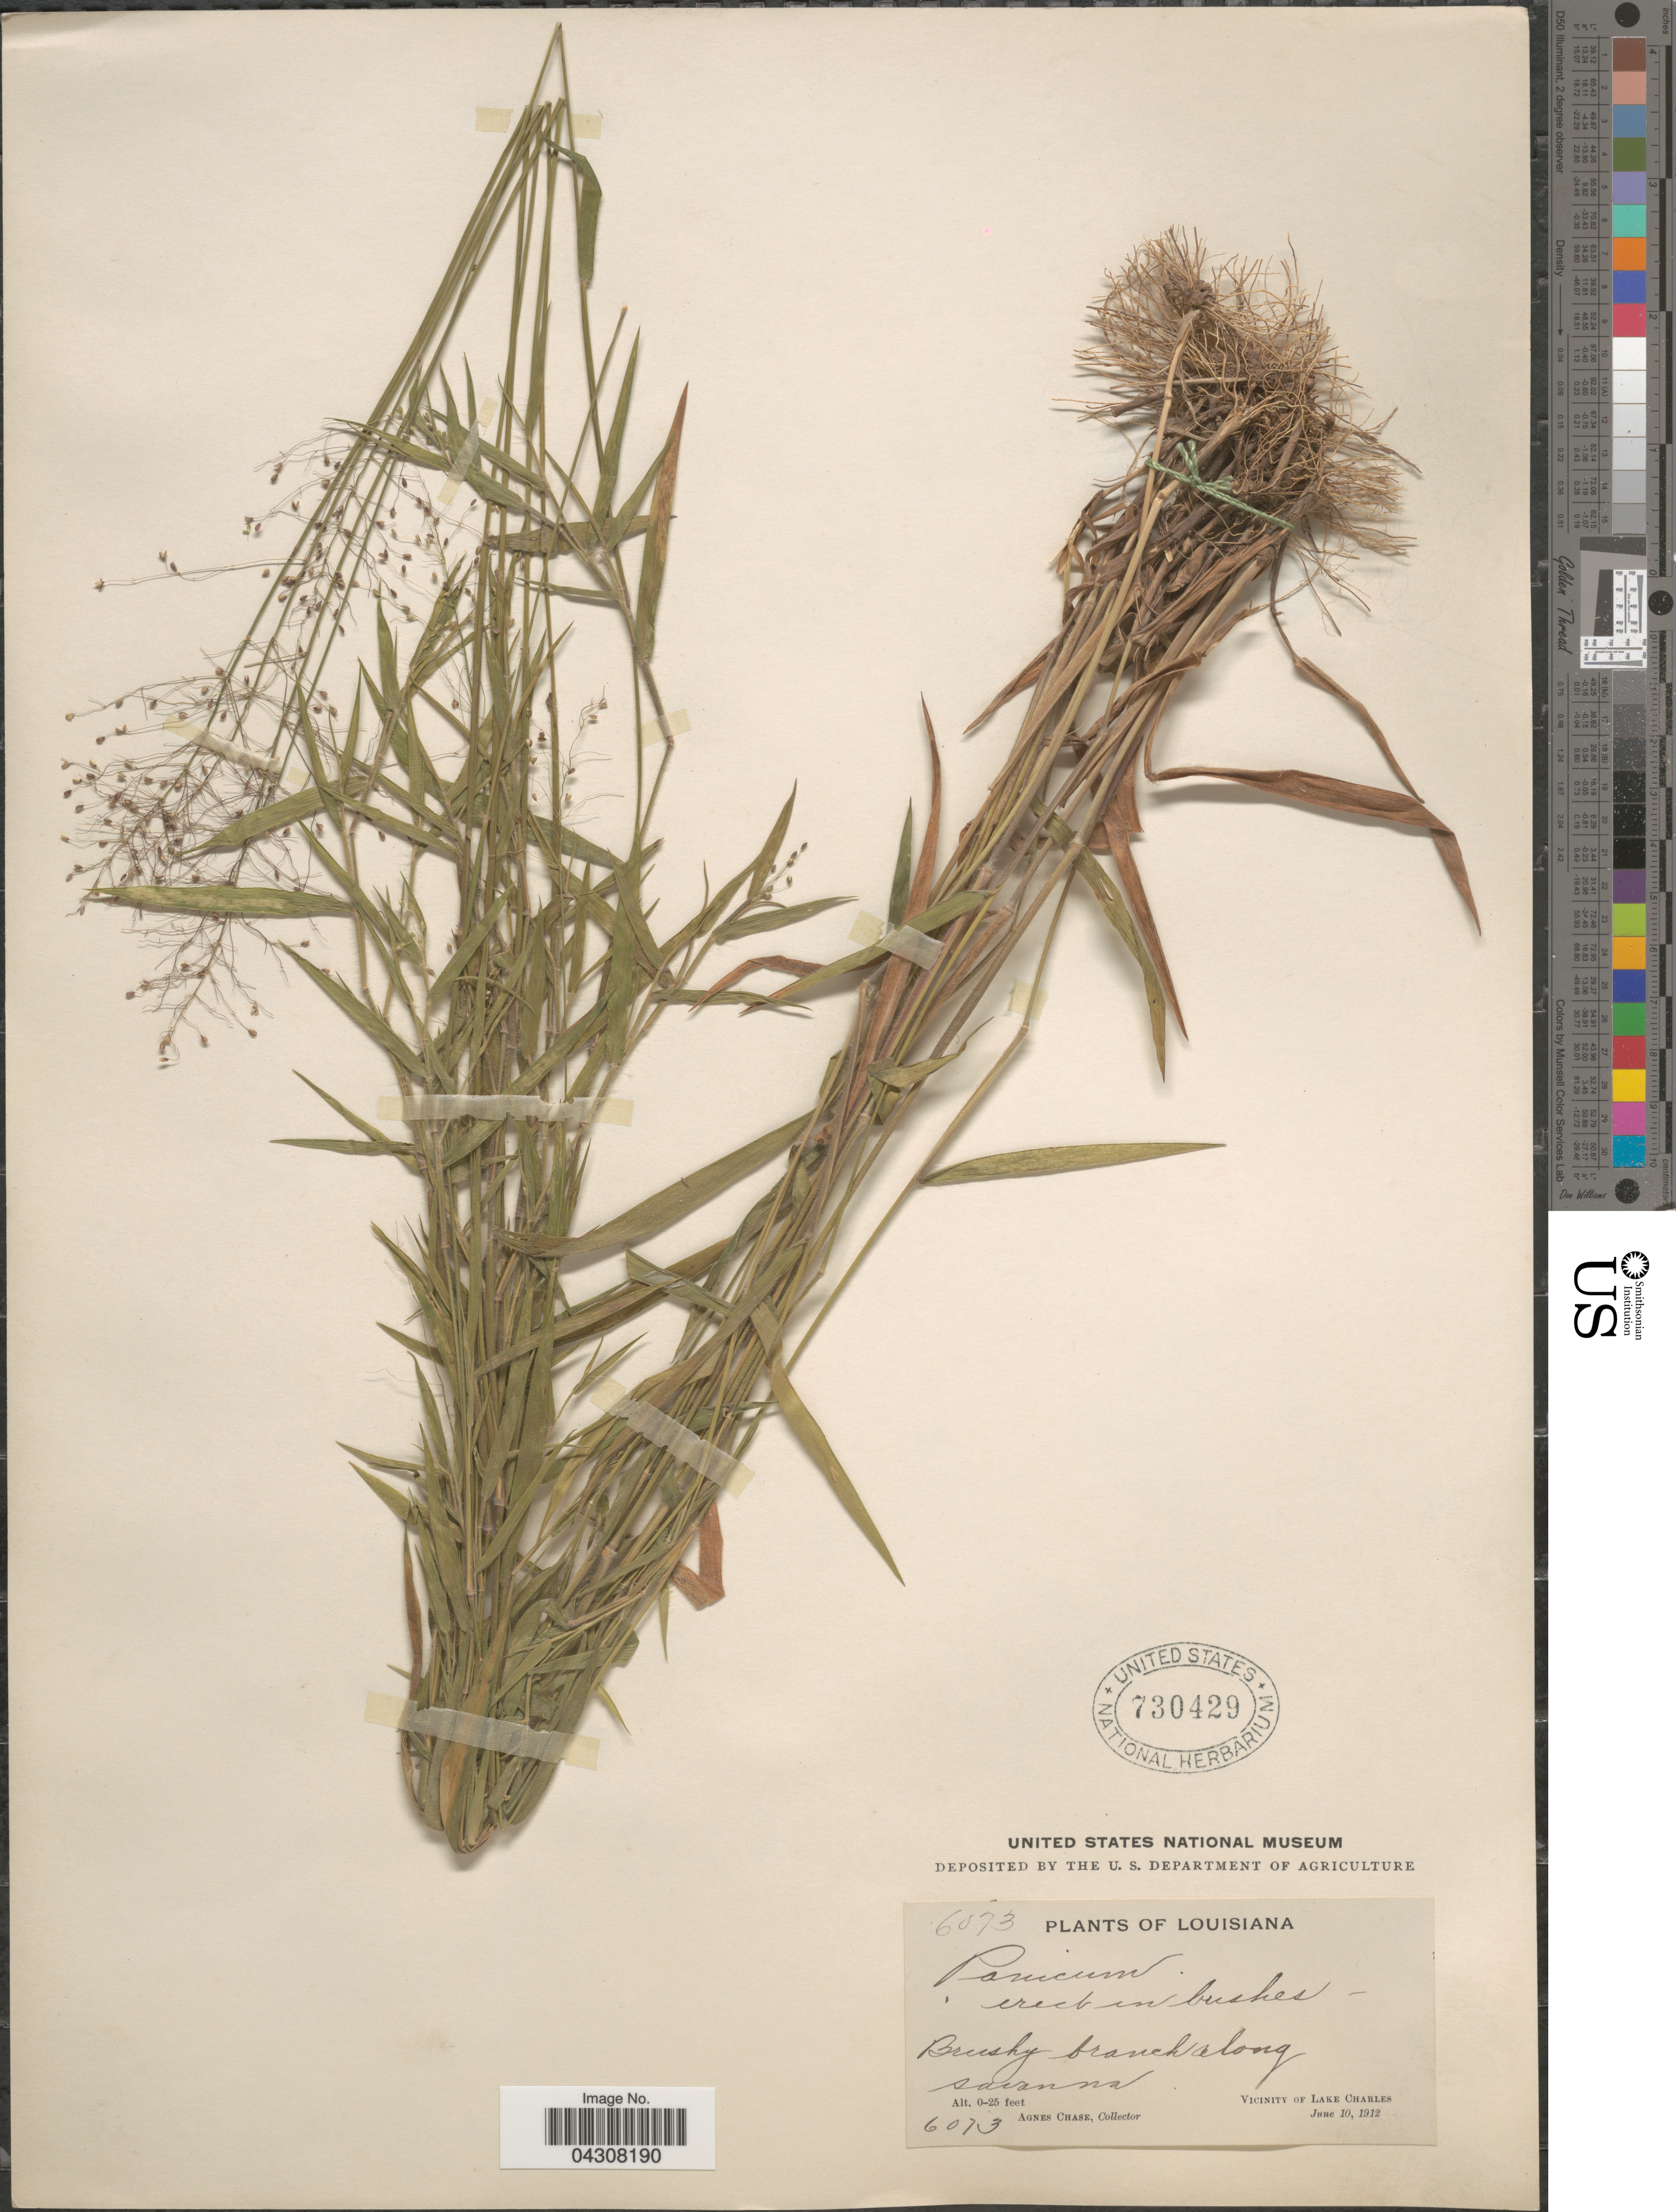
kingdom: Plantae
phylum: Tracheophyta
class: Liliopsida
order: Poales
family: Poaceae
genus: Dichanthelium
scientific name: Dichanthelium acuminatum var. acuminatum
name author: (Sw.) Gould & C.A. Clark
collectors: A. Chase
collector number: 6073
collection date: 1912-06-10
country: United States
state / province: Louisiana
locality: Brushy branch along savanna. Vicinity of Lake Charles.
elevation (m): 0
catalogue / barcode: US 730429